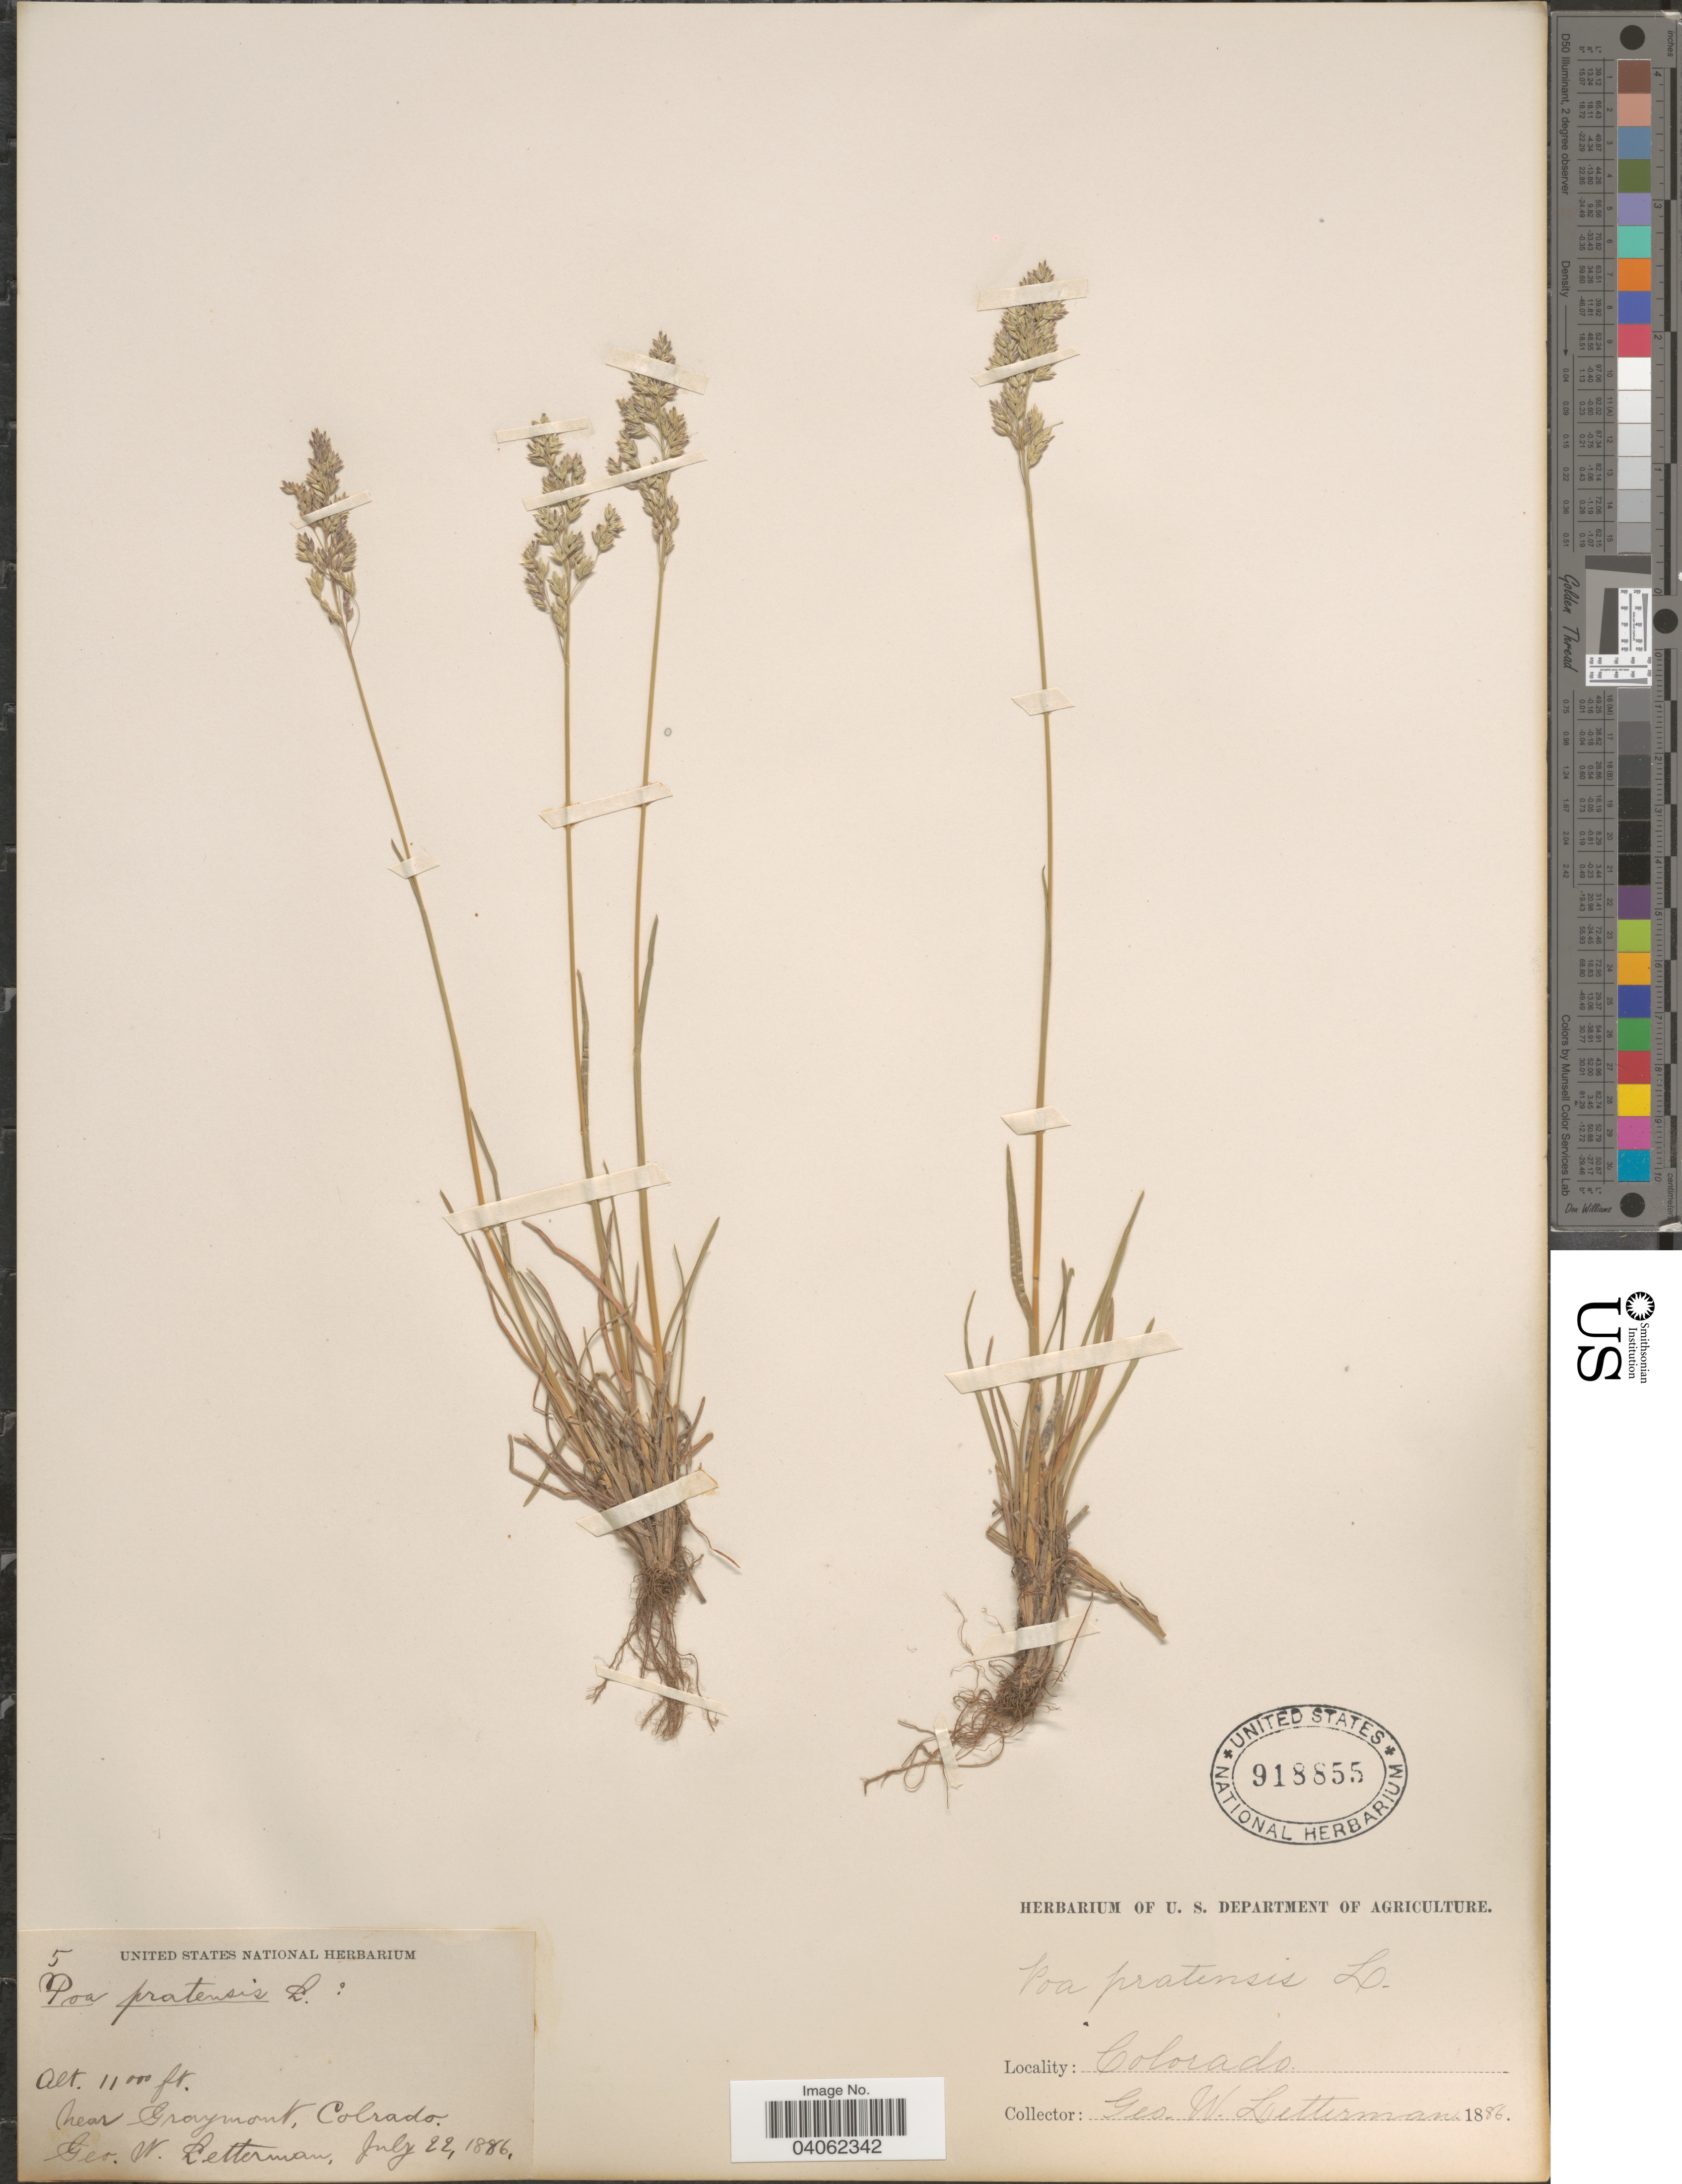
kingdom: Plantae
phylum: Tracheophyta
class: Liliopsida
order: Poales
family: Poaceae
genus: Poa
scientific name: Poa pratensis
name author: L.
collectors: G. W. Letterman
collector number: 5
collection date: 1886-07-22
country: United States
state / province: Colorado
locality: Near Graymont.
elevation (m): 3353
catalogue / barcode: US 918855